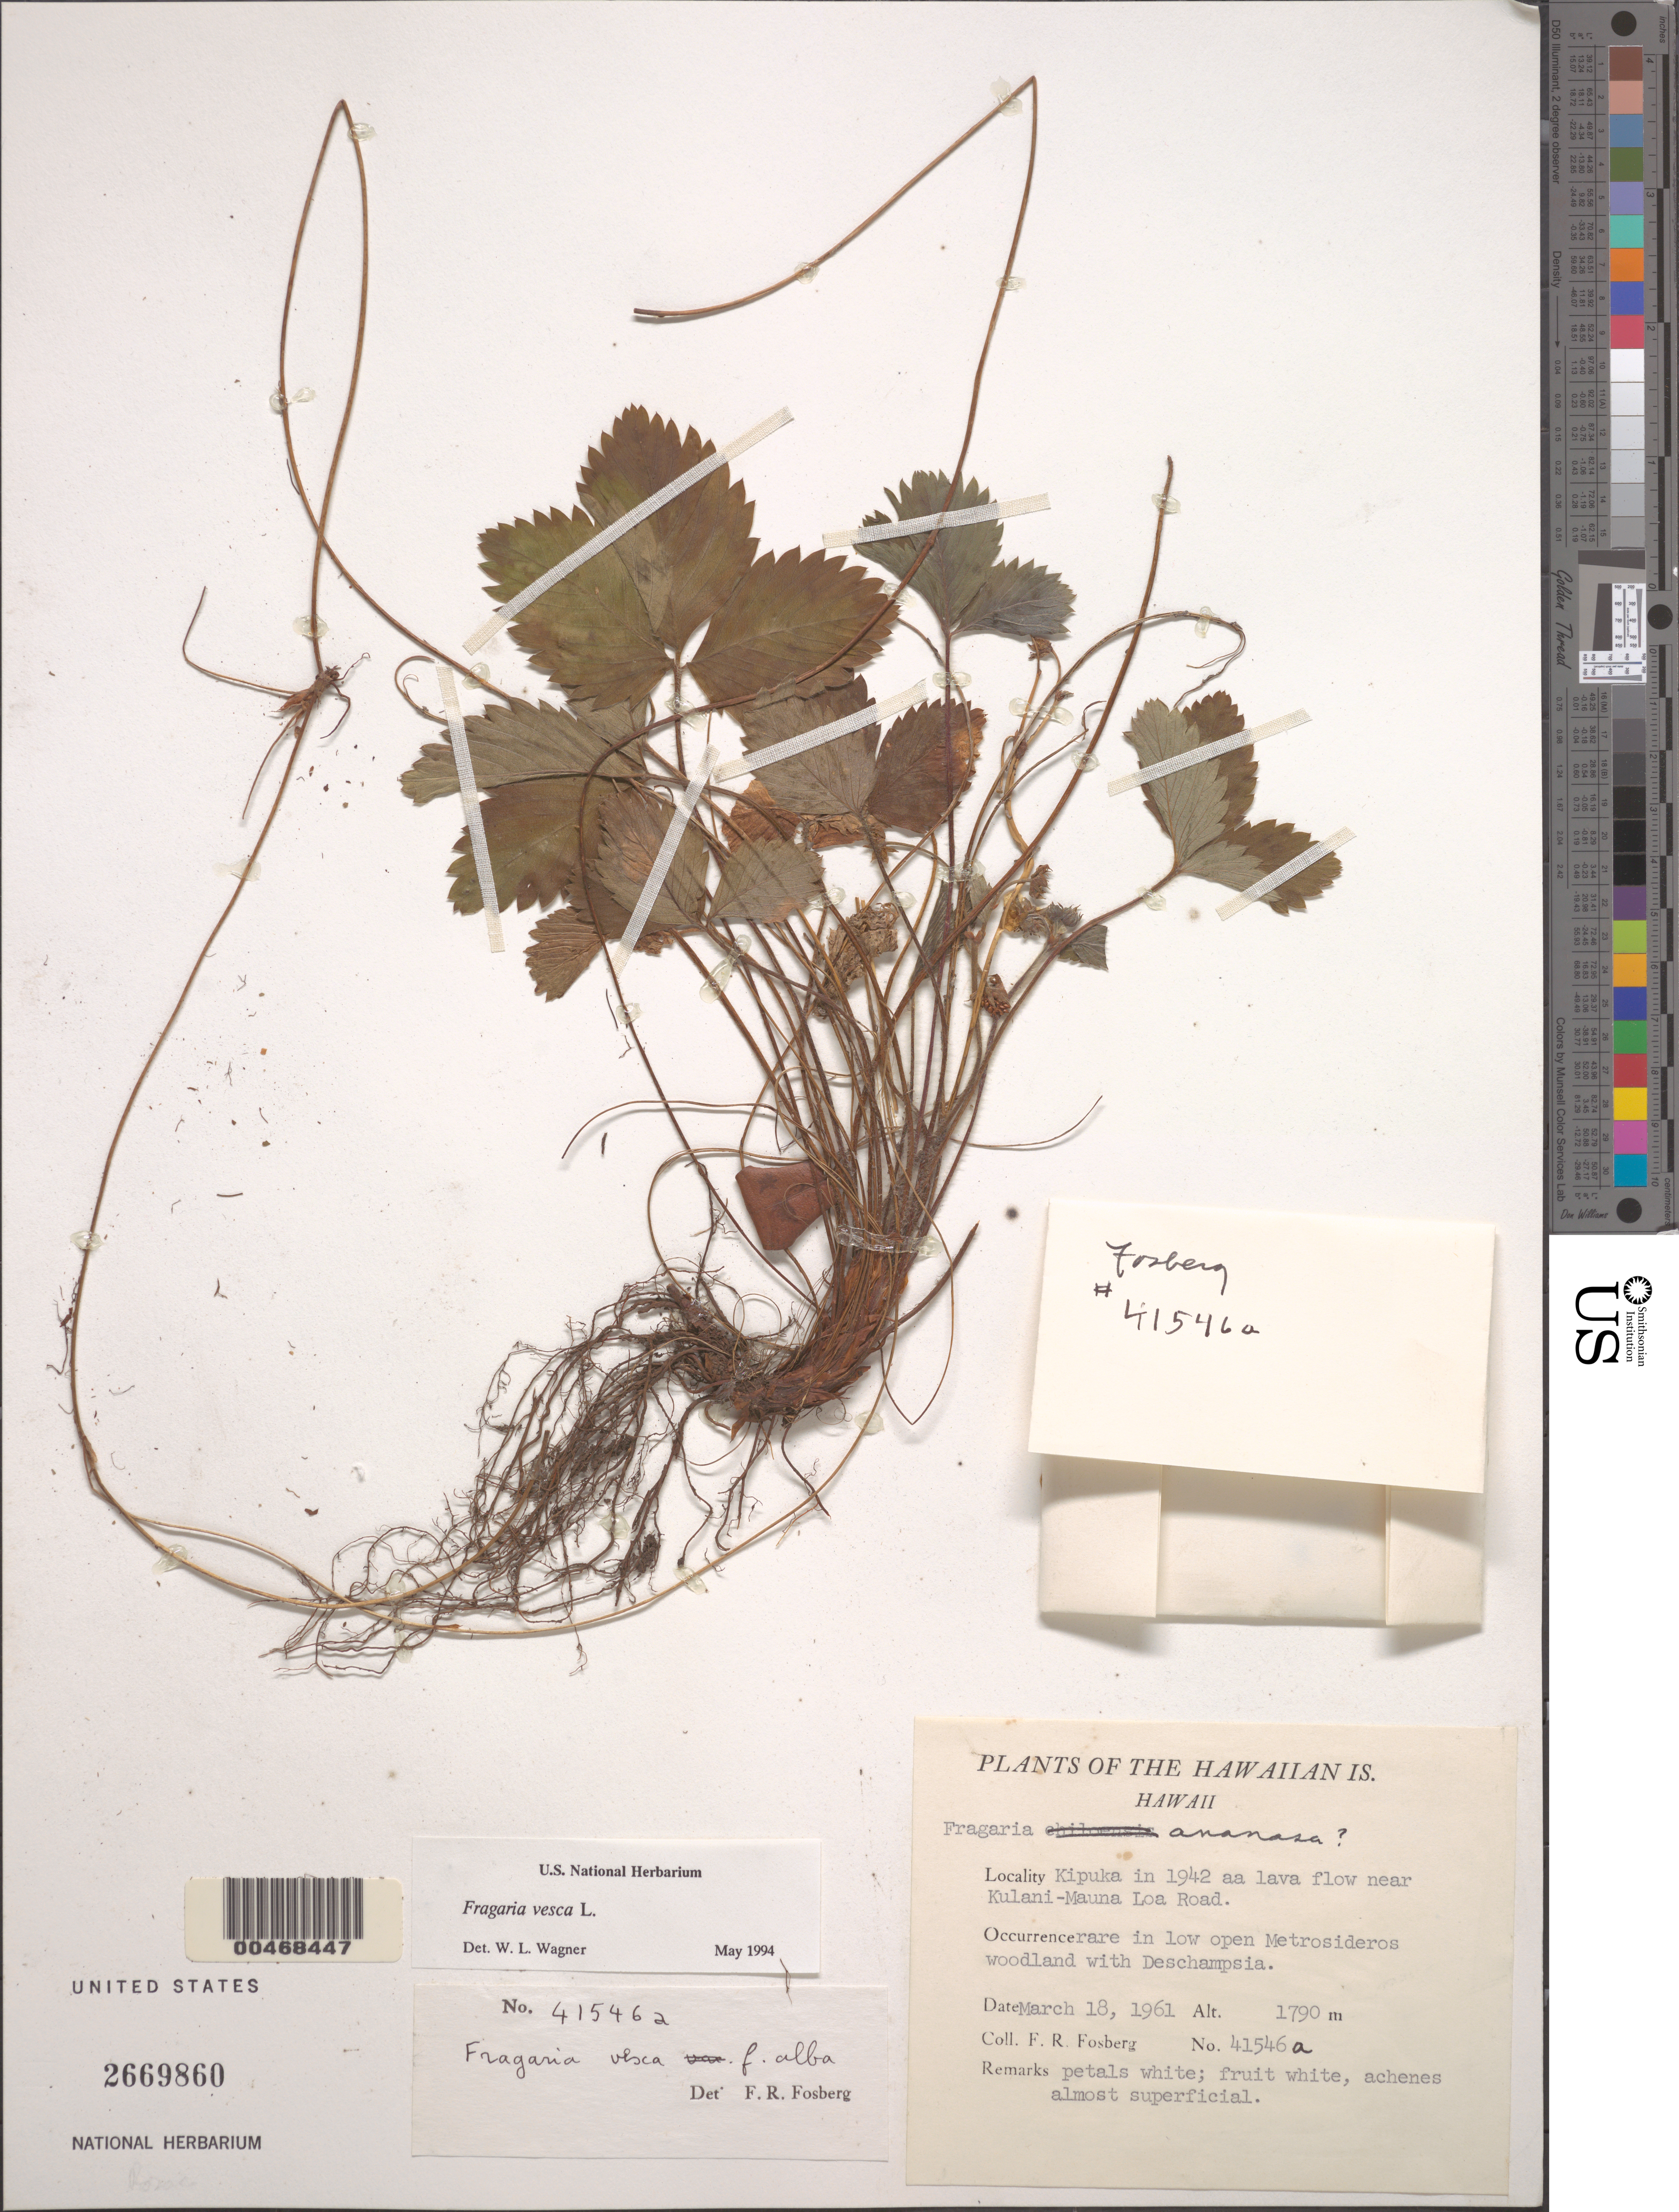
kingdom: Plantae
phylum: Tracheophyta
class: Magnoliopsida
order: Rosales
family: Rosaceae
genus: Fragaria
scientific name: Fragaria vesca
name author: L.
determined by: Wagner, W. L., (BOT), Smithsonian Institution - National Museum of Natural History (UNITED STATES)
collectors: F. R. Fosberg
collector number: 41546a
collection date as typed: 18 Mar 1961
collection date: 1961-03-18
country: United States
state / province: Hawaii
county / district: Hawaii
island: Hawaii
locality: Kipuka in 1942 aa lava flow near Kulani-Mauna Loa Rd.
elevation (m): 1790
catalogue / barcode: US 2669860